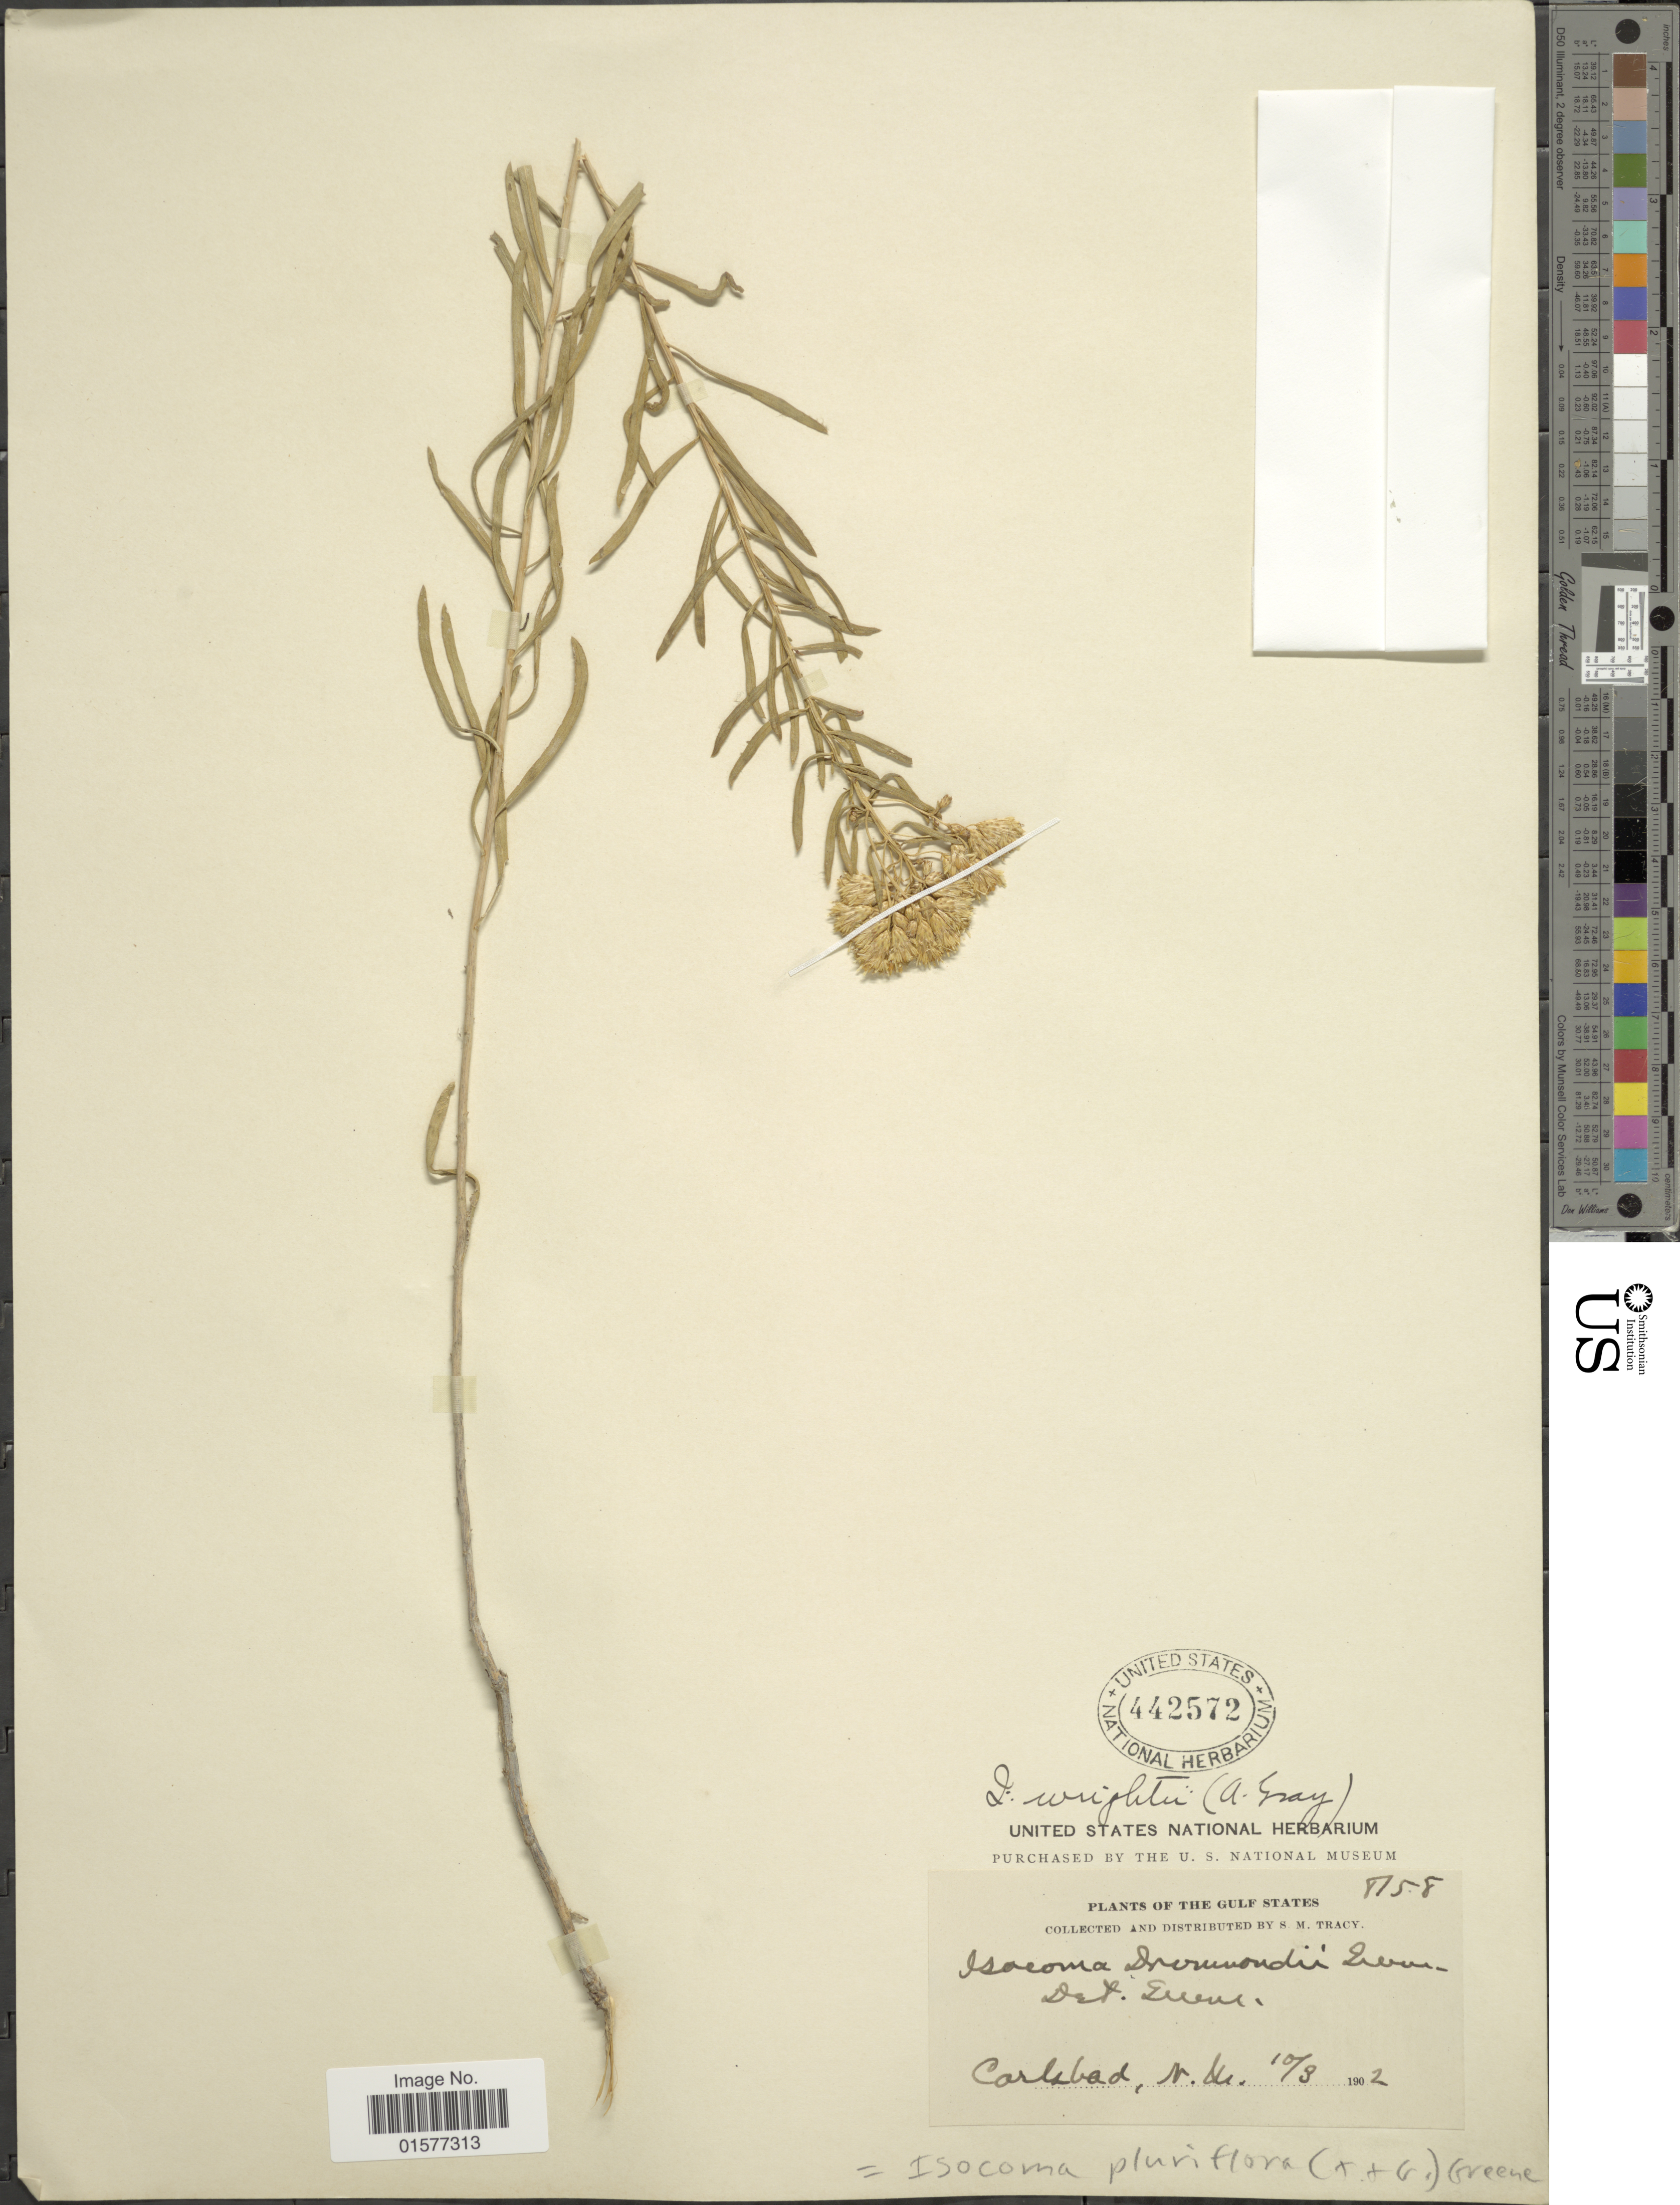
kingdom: Plantae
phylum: Tracheophyta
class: Magnoliopsida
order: Asterales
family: Asteraceae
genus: Isocoma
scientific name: Isocoma pluriflora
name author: (Torr. & A. Gray) Greene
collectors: S. M. Tracy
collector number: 8158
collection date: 1902-10-03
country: United States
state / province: New Mexico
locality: The Gulf States, Carlsbad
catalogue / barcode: US 442572